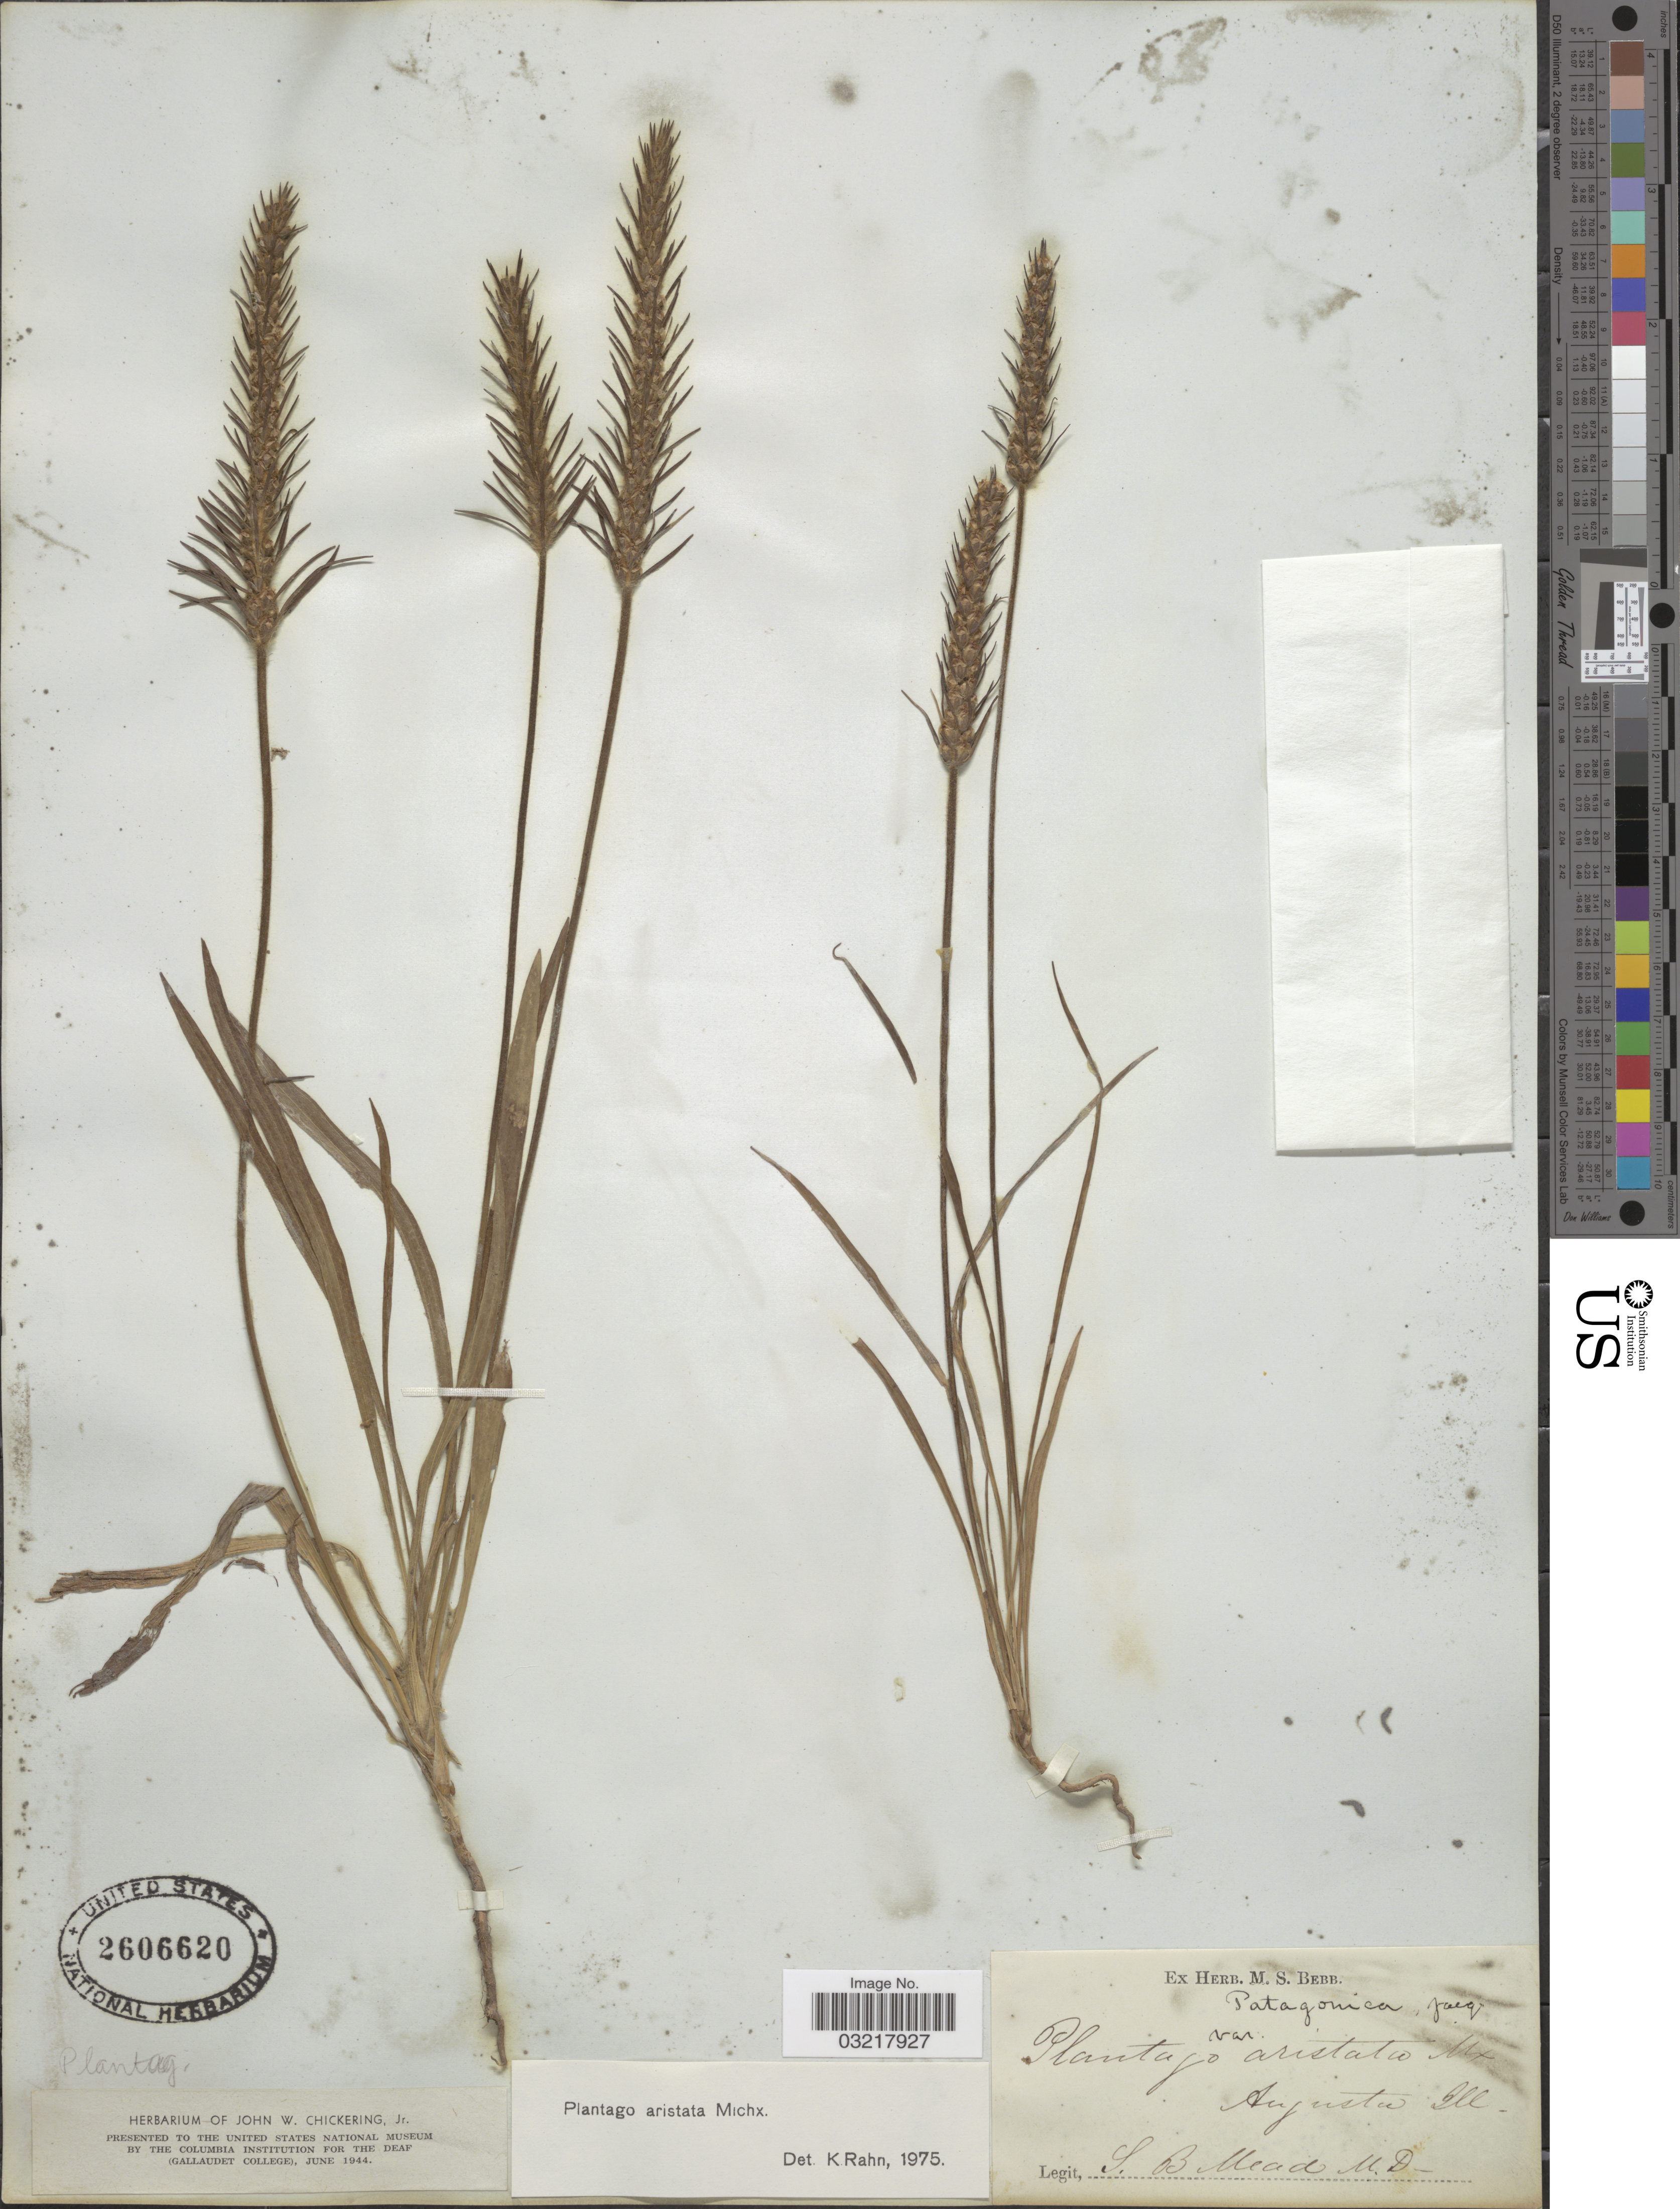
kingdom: Plantae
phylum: Tracheophyta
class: Magnoliopsida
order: Lamiales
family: Plantaginaceae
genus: Plantago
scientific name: Plantago aristata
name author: Michx.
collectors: S. Mead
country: United States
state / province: Illinois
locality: Augusta Ill.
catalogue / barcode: US 2606620